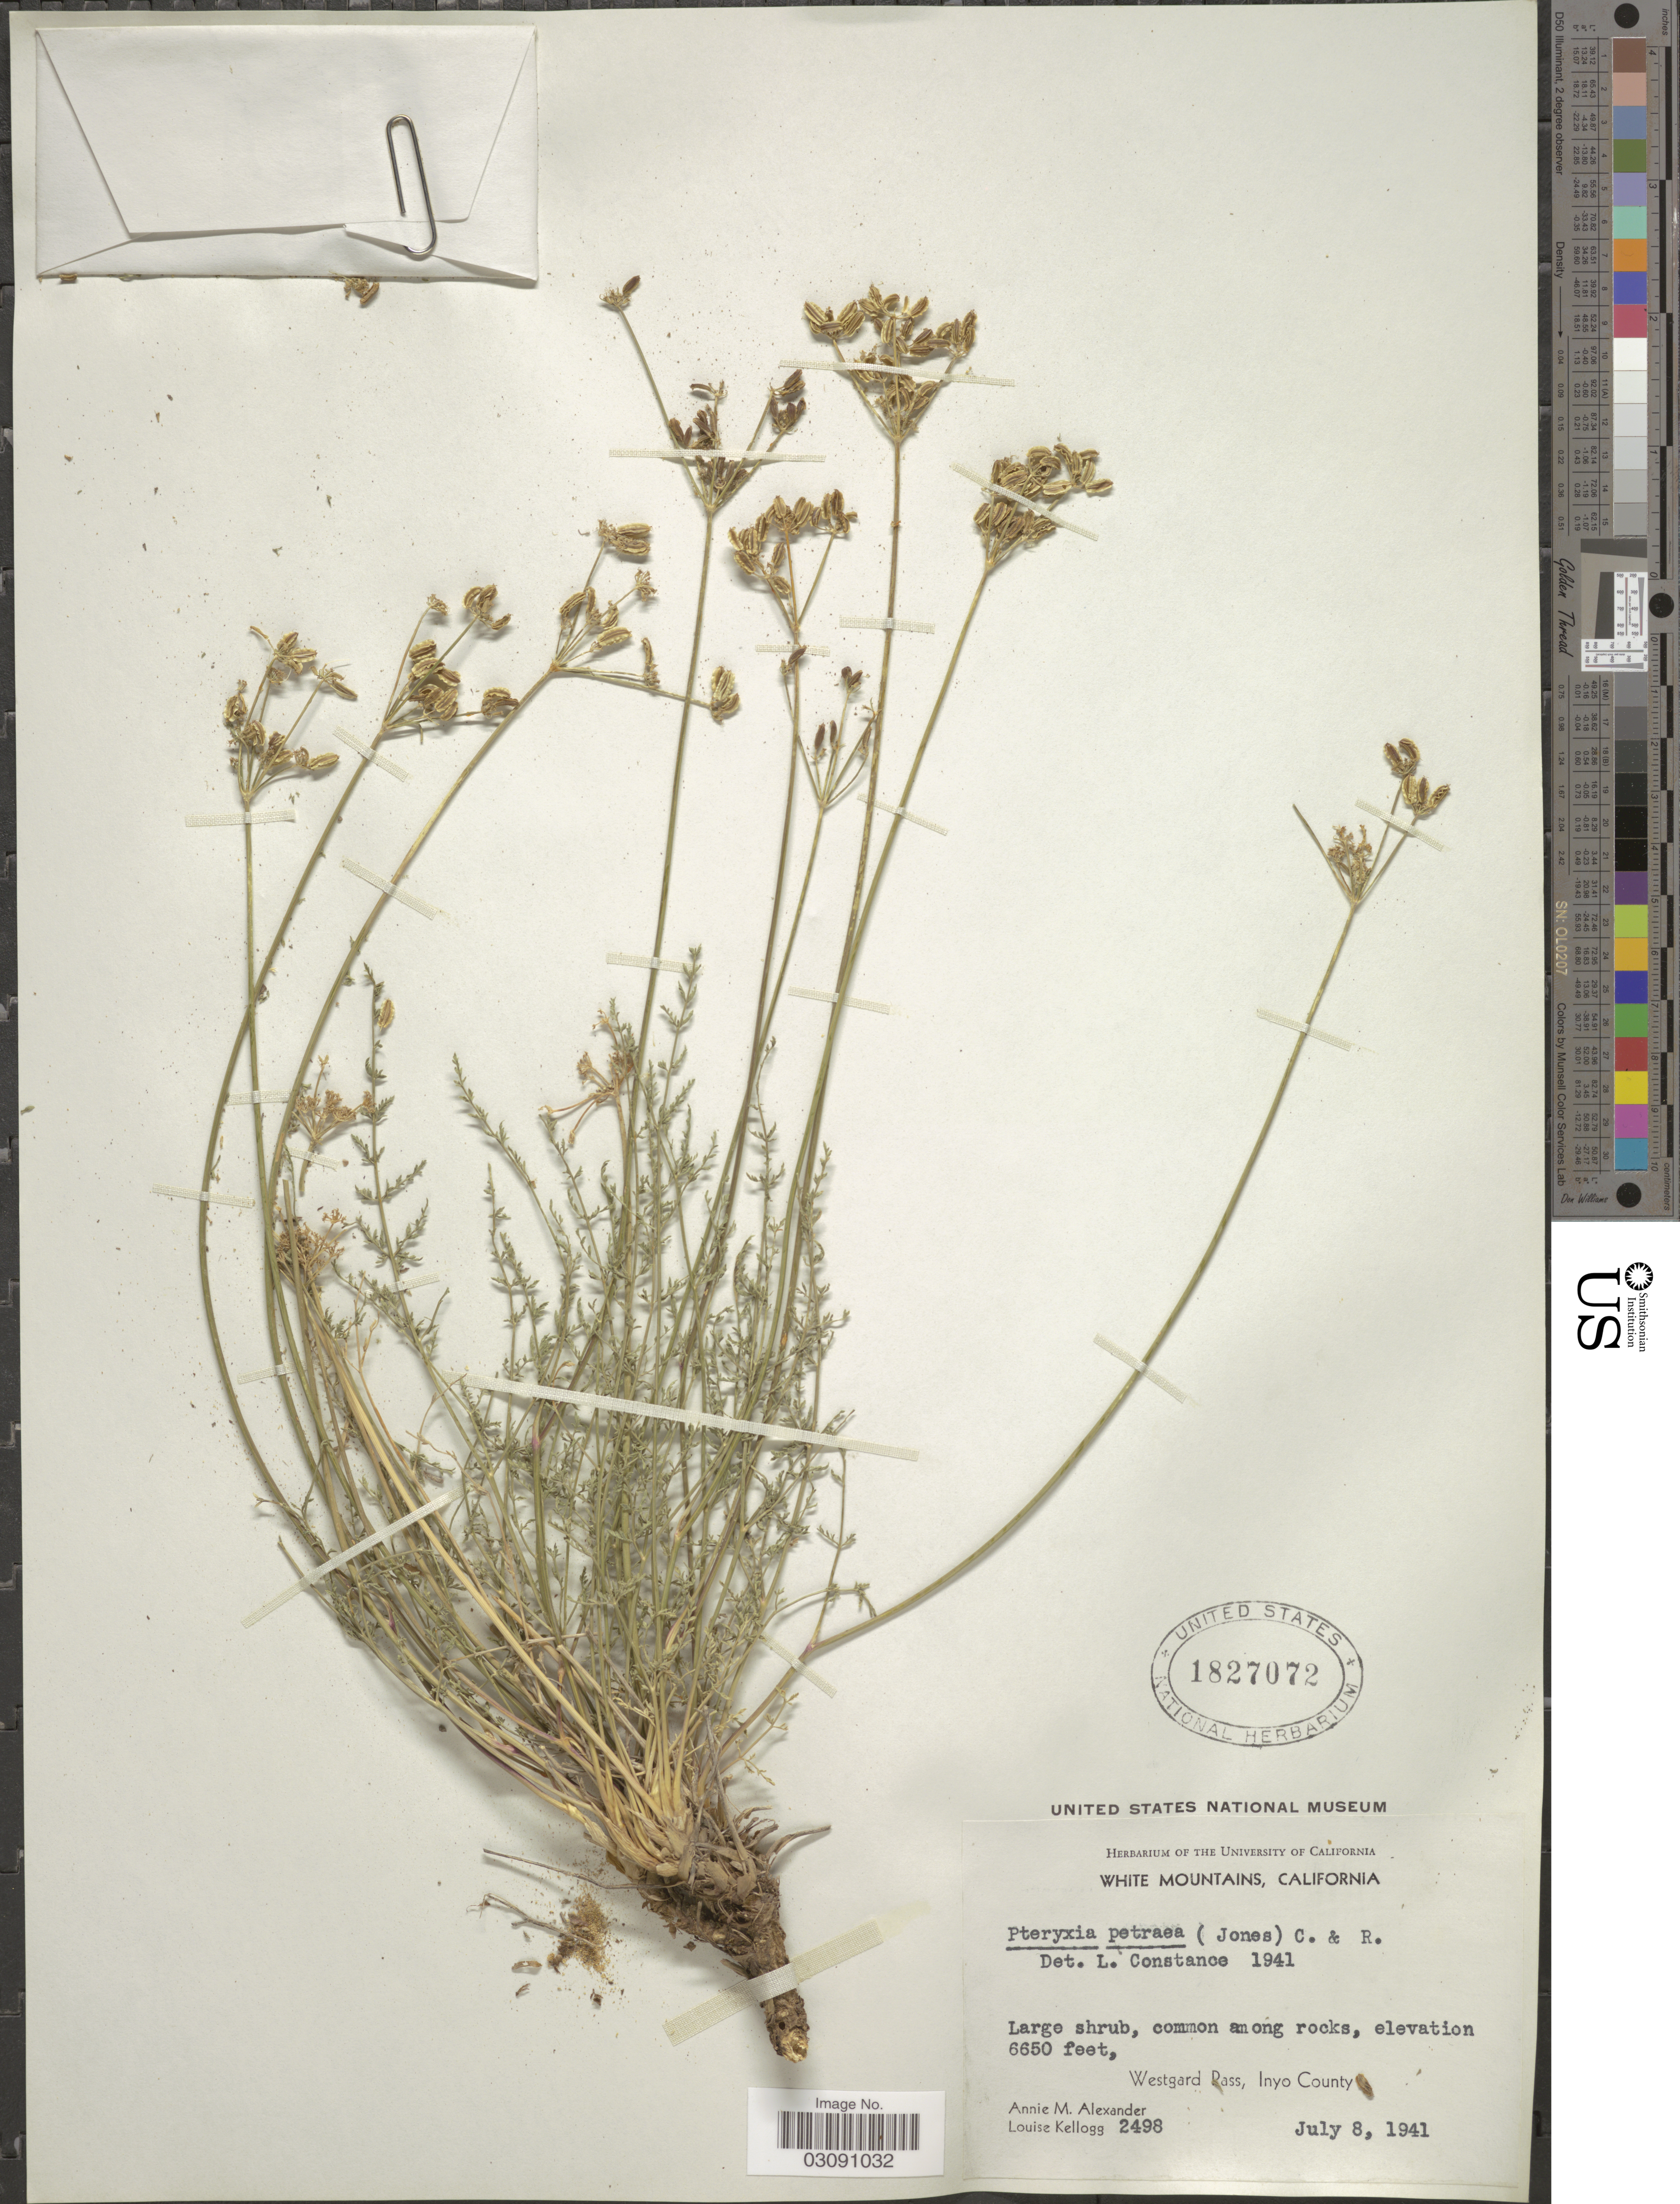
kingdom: Plantae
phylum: Tracheophyta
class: Magnoliopsida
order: Apiales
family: Apiaceae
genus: Pteryxia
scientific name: Pteryxia petraea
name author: (M.E. Jones) J.M. Coult. & Rose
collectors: A. M. Alexander & L. Kellogg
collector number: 2498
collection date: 1941-07-08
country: United States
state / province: California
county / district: Inyo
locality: White Mountains, Westgard Pass, Inyo County.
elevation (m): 2027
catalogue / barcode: US 1827072